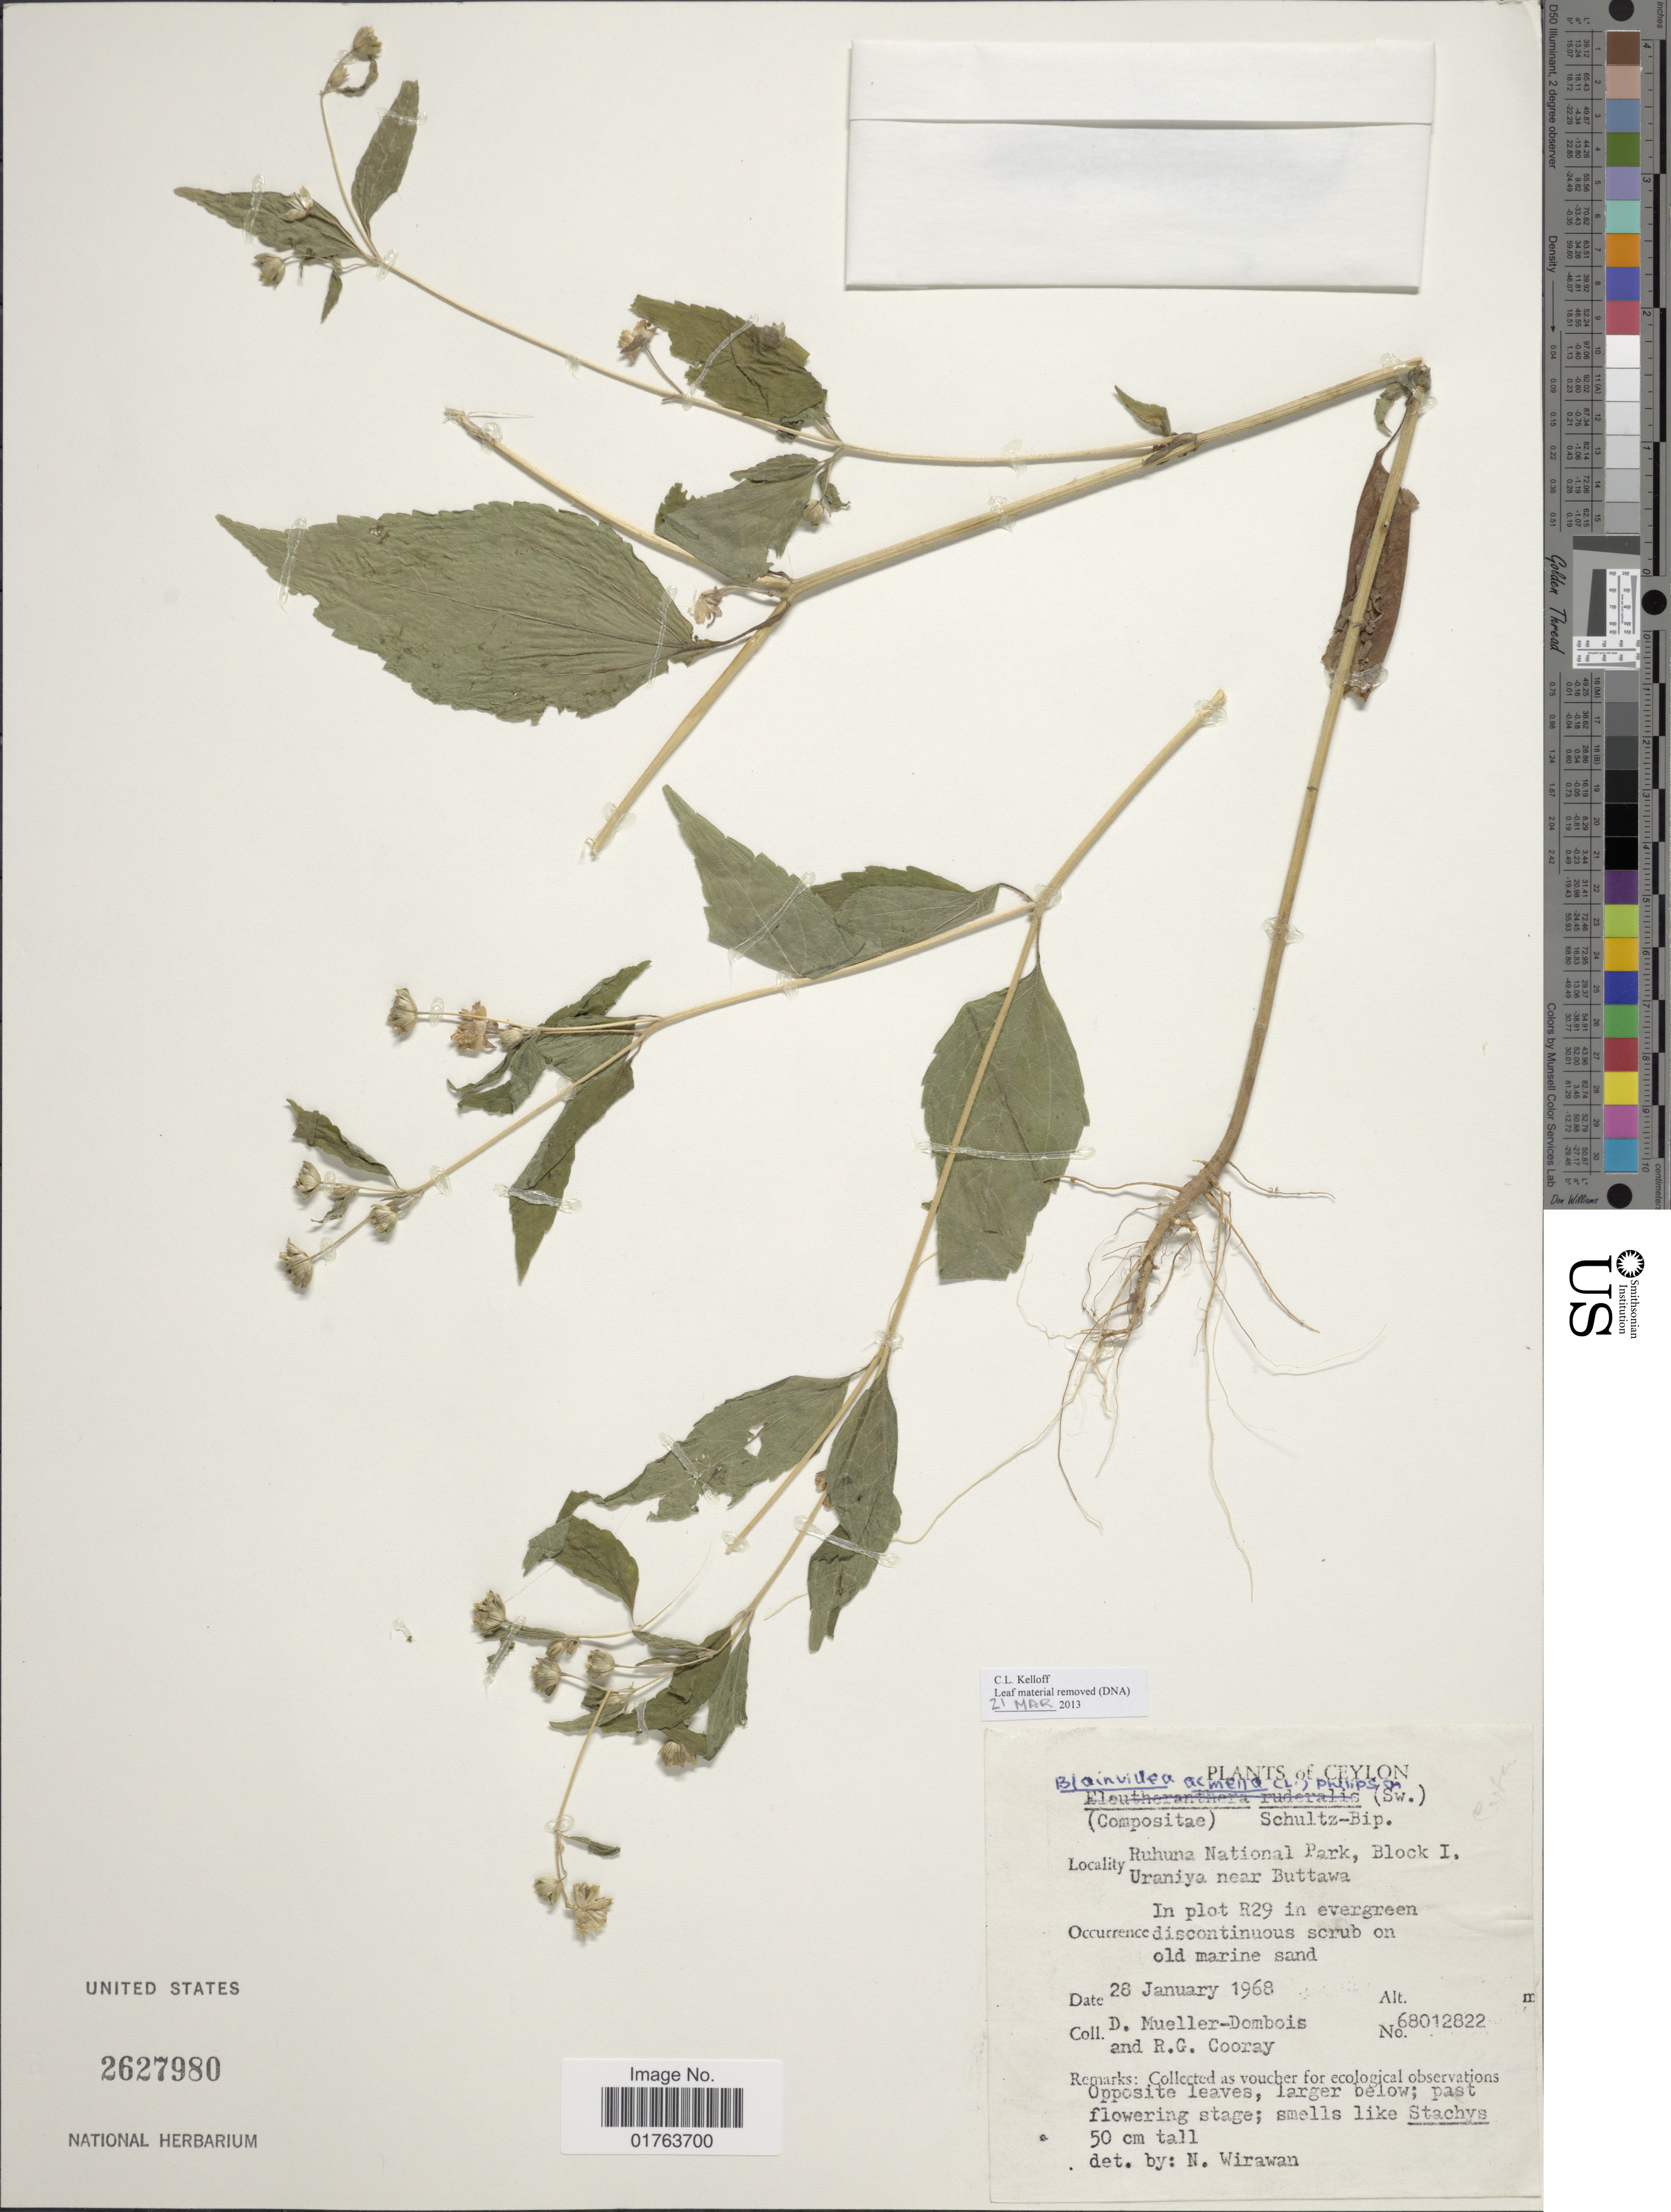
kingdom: Plantae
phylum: Tracheophyta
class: Magnoliopsida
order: Asterales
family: Asteraceae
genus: Blainvillea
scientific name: Blainvillea acmella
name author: (L.) Philipson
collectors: D. Mueller-Dombois & R. Cooray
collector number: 68012822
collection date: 1968-01-28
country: Sri Lanka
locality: Ceylon, Ruhuna National Park, Block I, Uraniya near Buttawa, In plot R29 in evergreen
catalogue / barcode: US 2627980